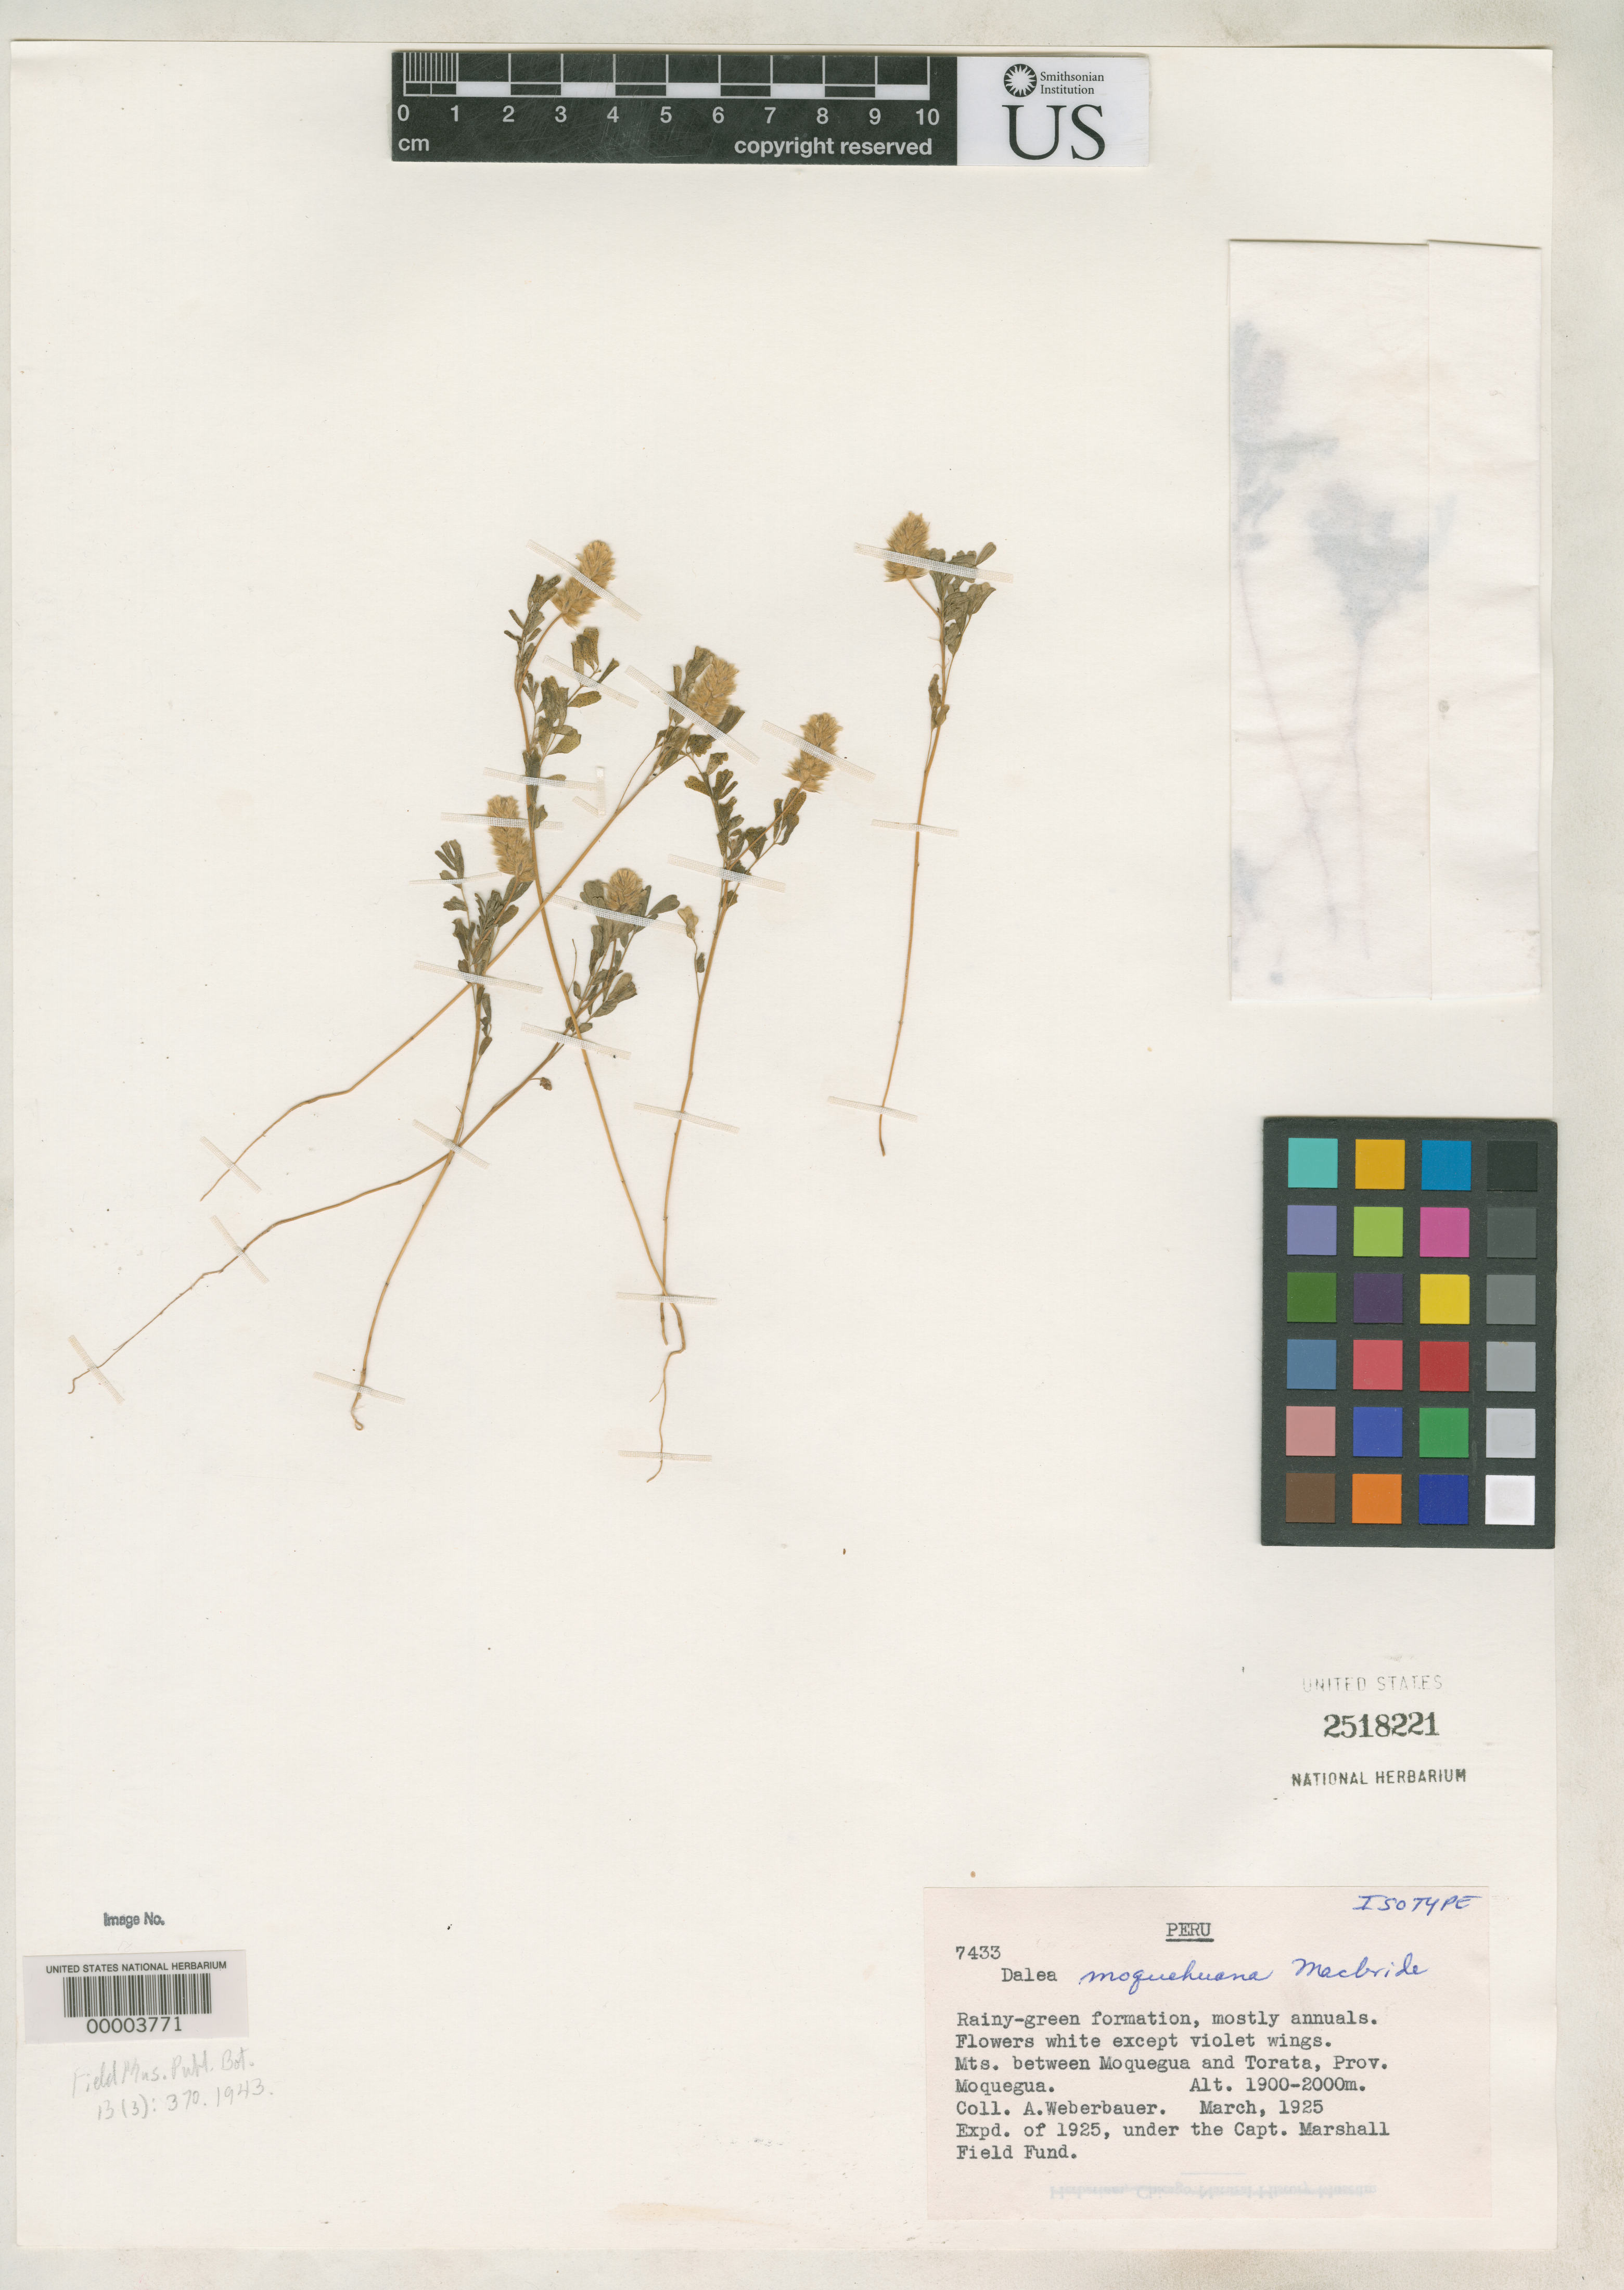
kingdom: Plantae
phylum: Tracheophyta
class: Magnoliopsida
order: Fabales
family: Fabaceae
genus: Dalea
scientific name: Dalea noquehuana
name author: J.F. Macbr.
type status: Isotype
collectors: A. Weberbauer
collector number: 7433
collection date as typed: Mar 1925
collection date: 1925-03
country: Peru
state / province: Moquegua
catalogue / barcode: US 2518221